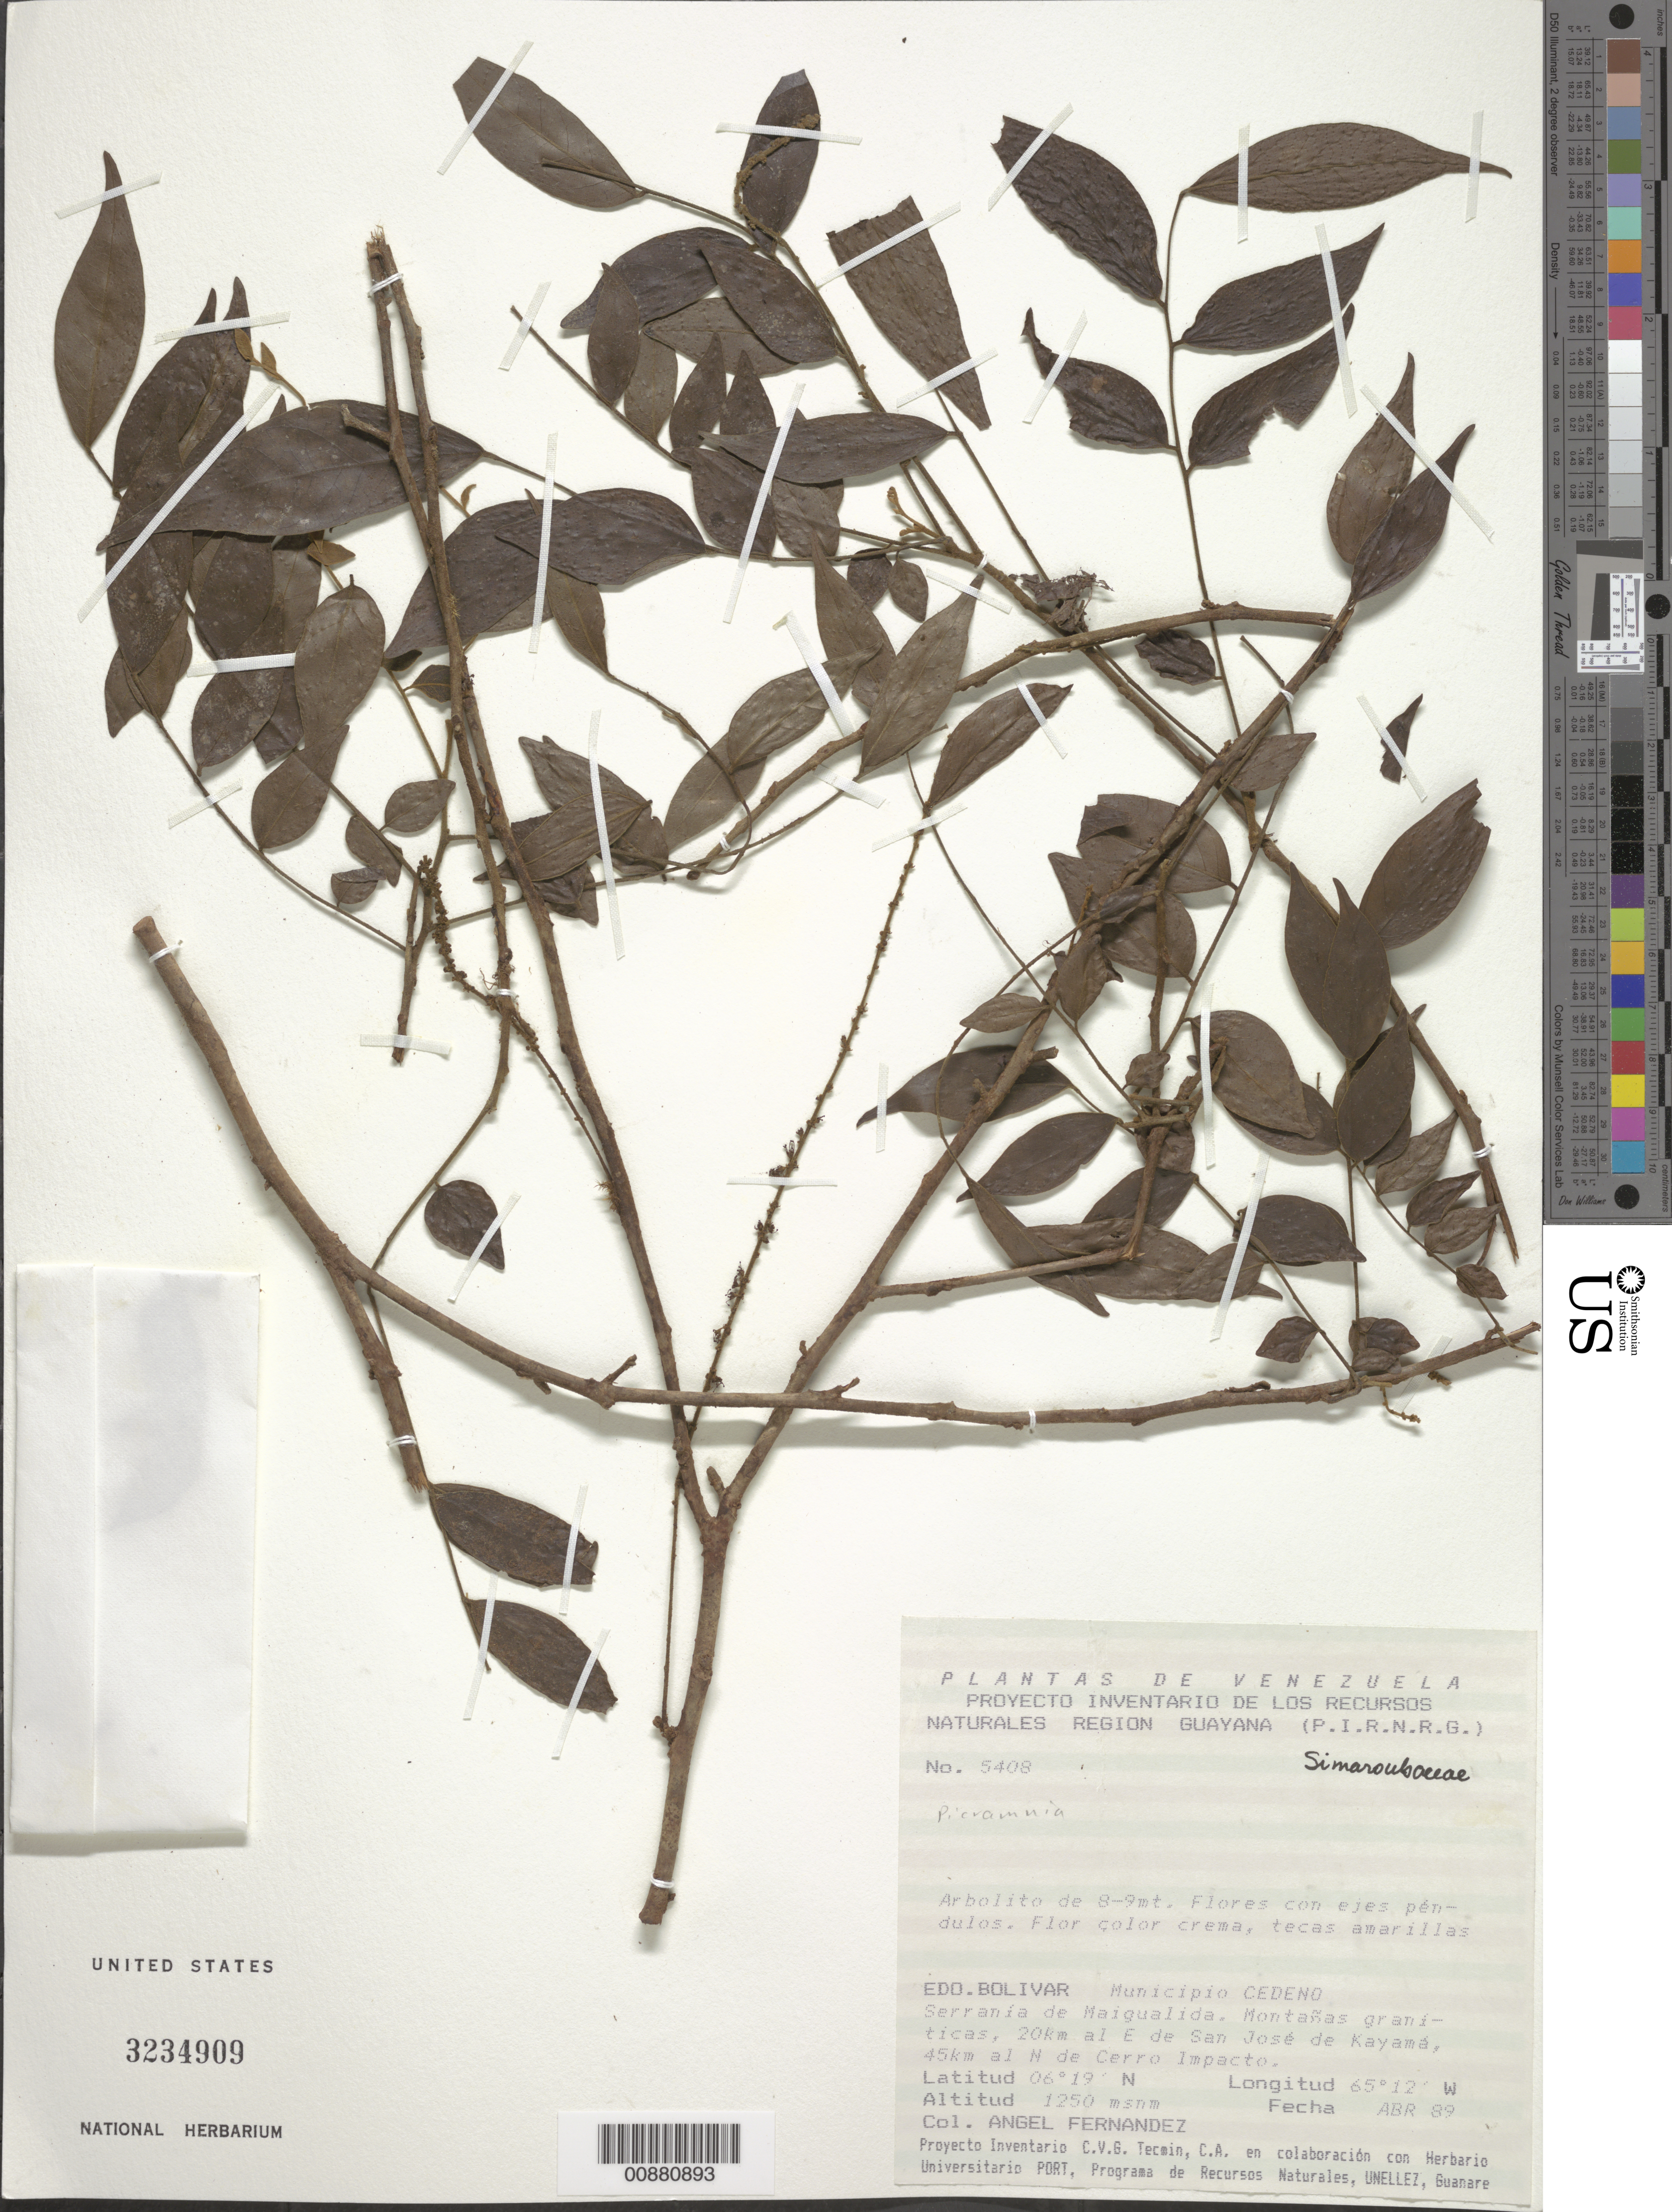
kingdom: Plantae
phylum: Tracheophyta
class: Magnoliopsida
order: Picramniales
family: Picramniaceae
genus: Picramnia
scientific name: Picramnia sp.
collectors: A. Fernández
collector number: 5408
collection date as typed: Apr-89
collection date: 1989-04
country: Venezuela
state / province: Bolívar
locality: Mun. Cedeño, Serrania de Maigualida, 20 km E de San José de Kayamá, 45 km N de Cerro Impacto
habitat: Montañas graníticas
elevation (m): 1250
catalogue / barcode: US 3234909